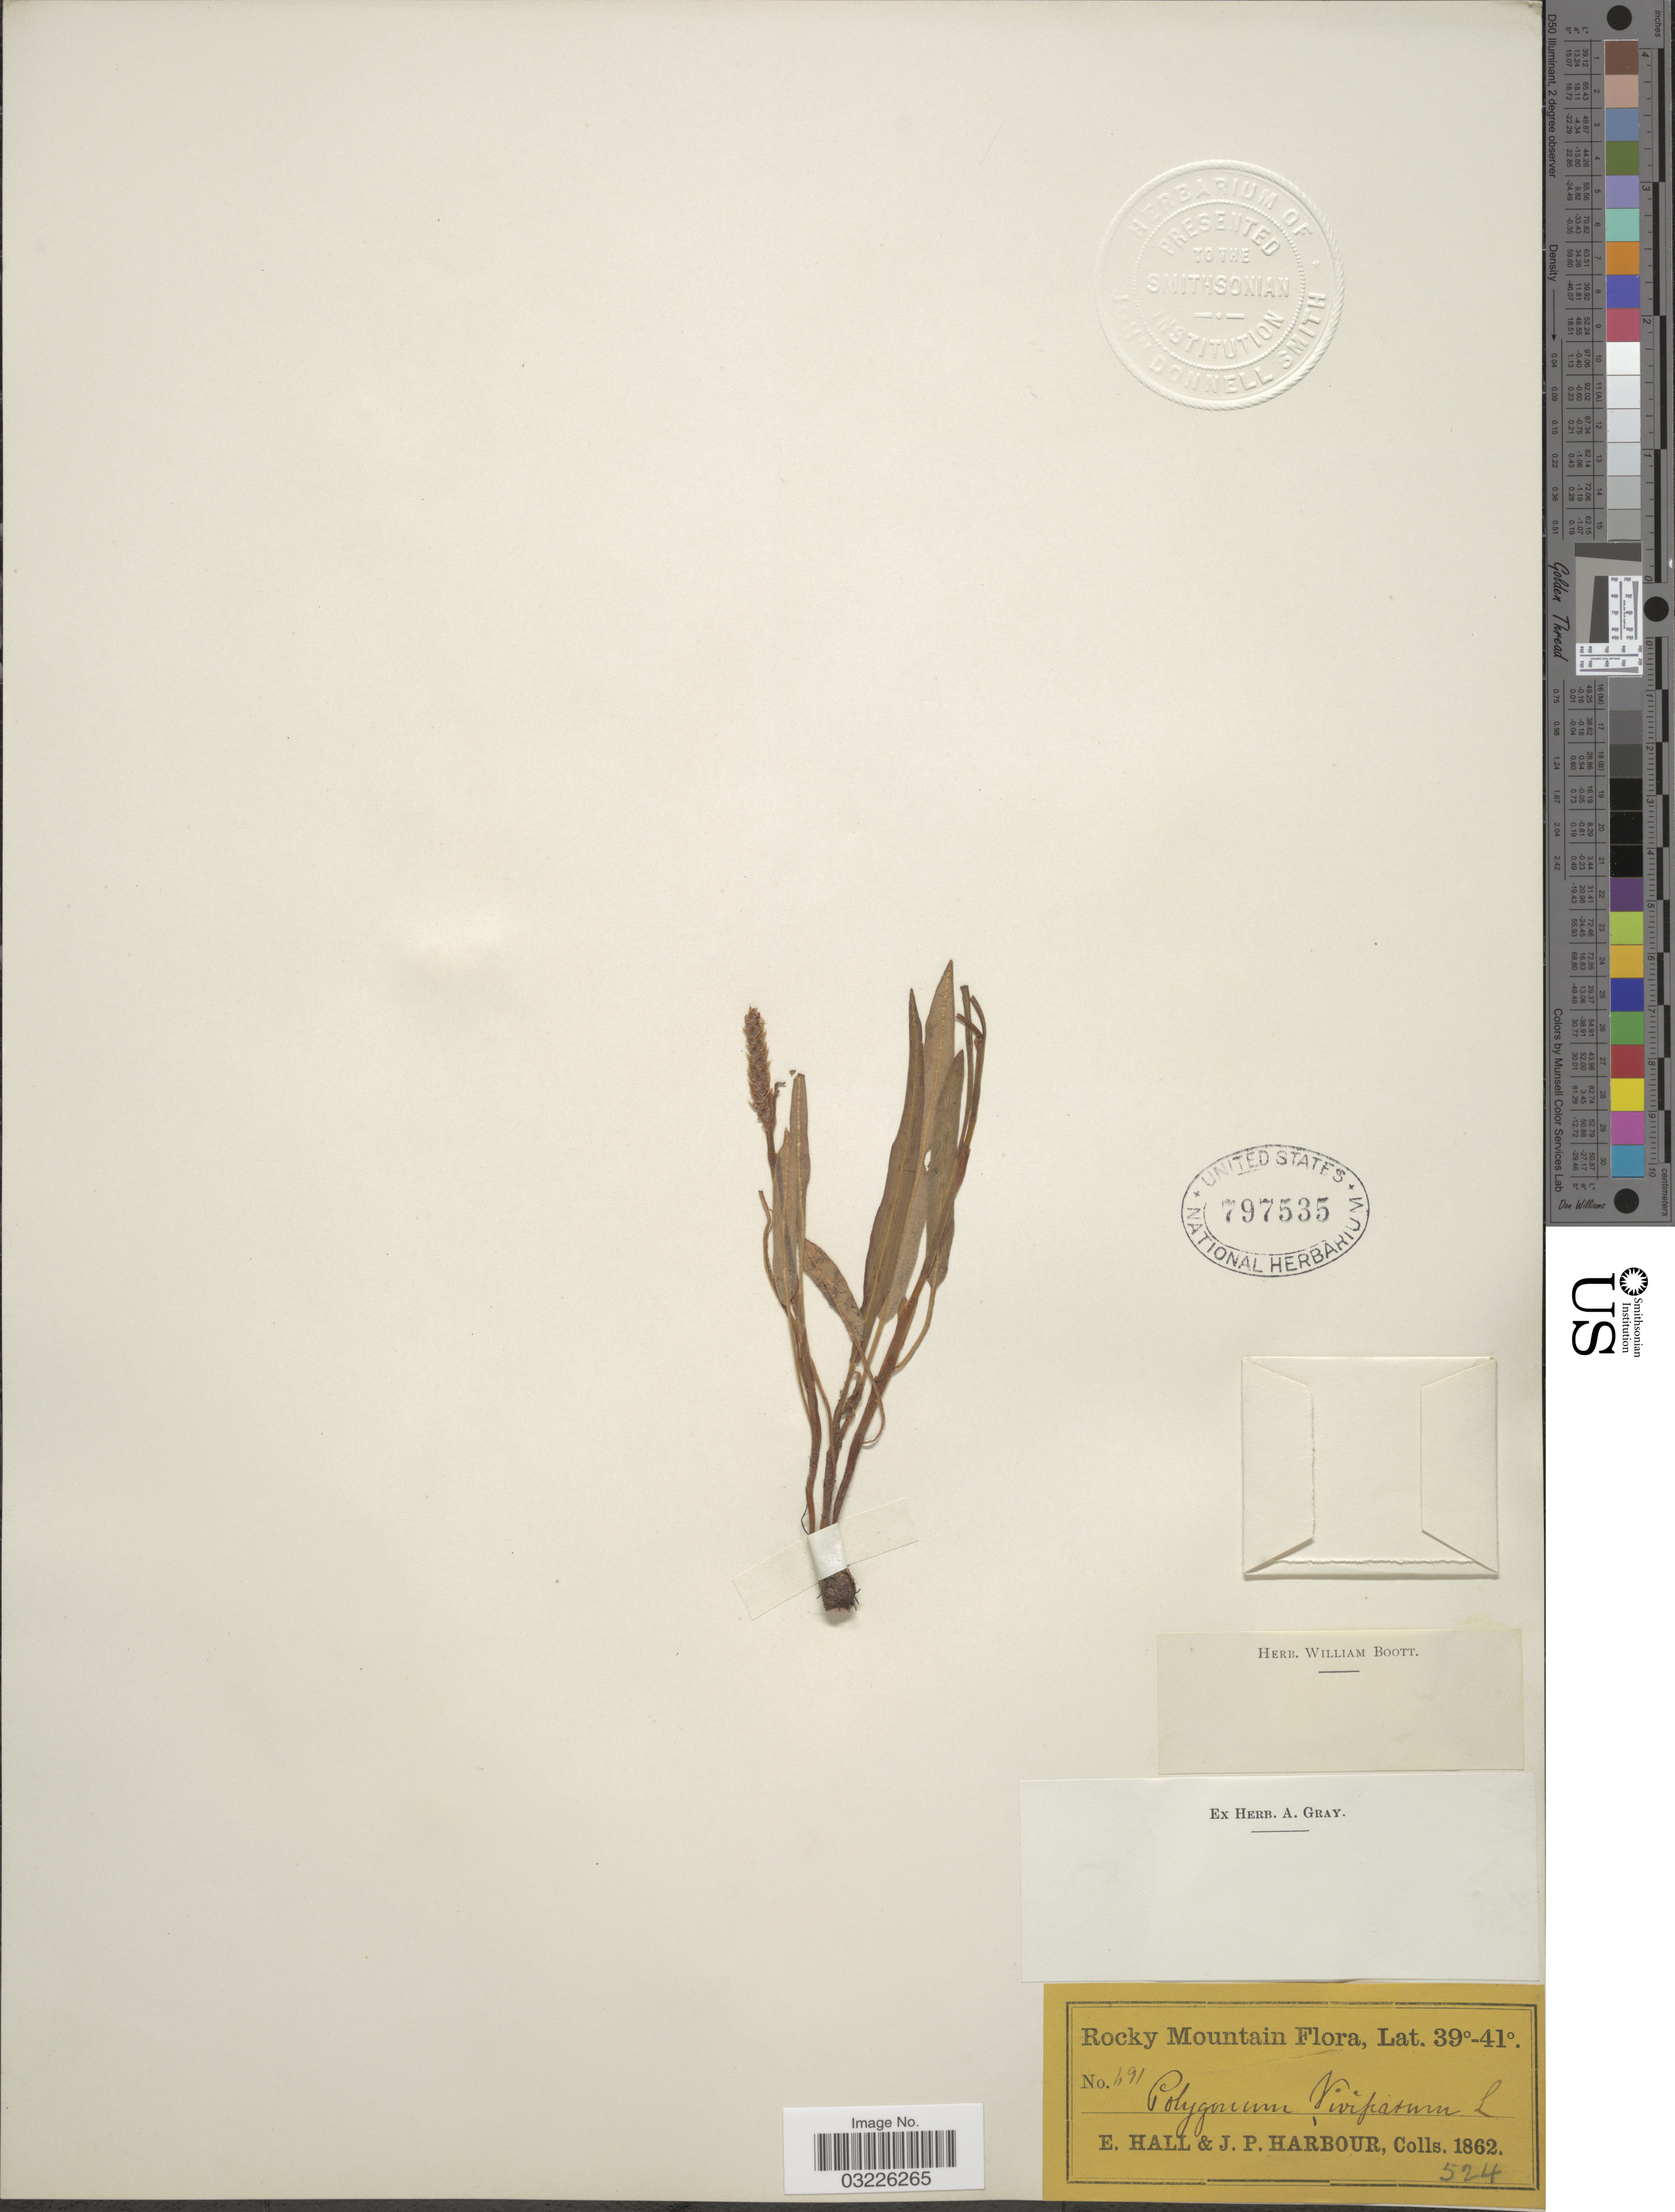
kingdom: Plantae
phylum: Tracheophyta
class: Magnoliopsida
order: Caryophyllales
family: Polygonaceae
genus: Bistorta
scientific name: Bistorta vivipara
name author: (L.) Delarbre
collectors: E. Hall & J. Harbour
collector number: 691*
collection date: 1862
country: United States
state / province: Colorado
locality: Rocky Mountain.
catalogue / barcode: US 797535